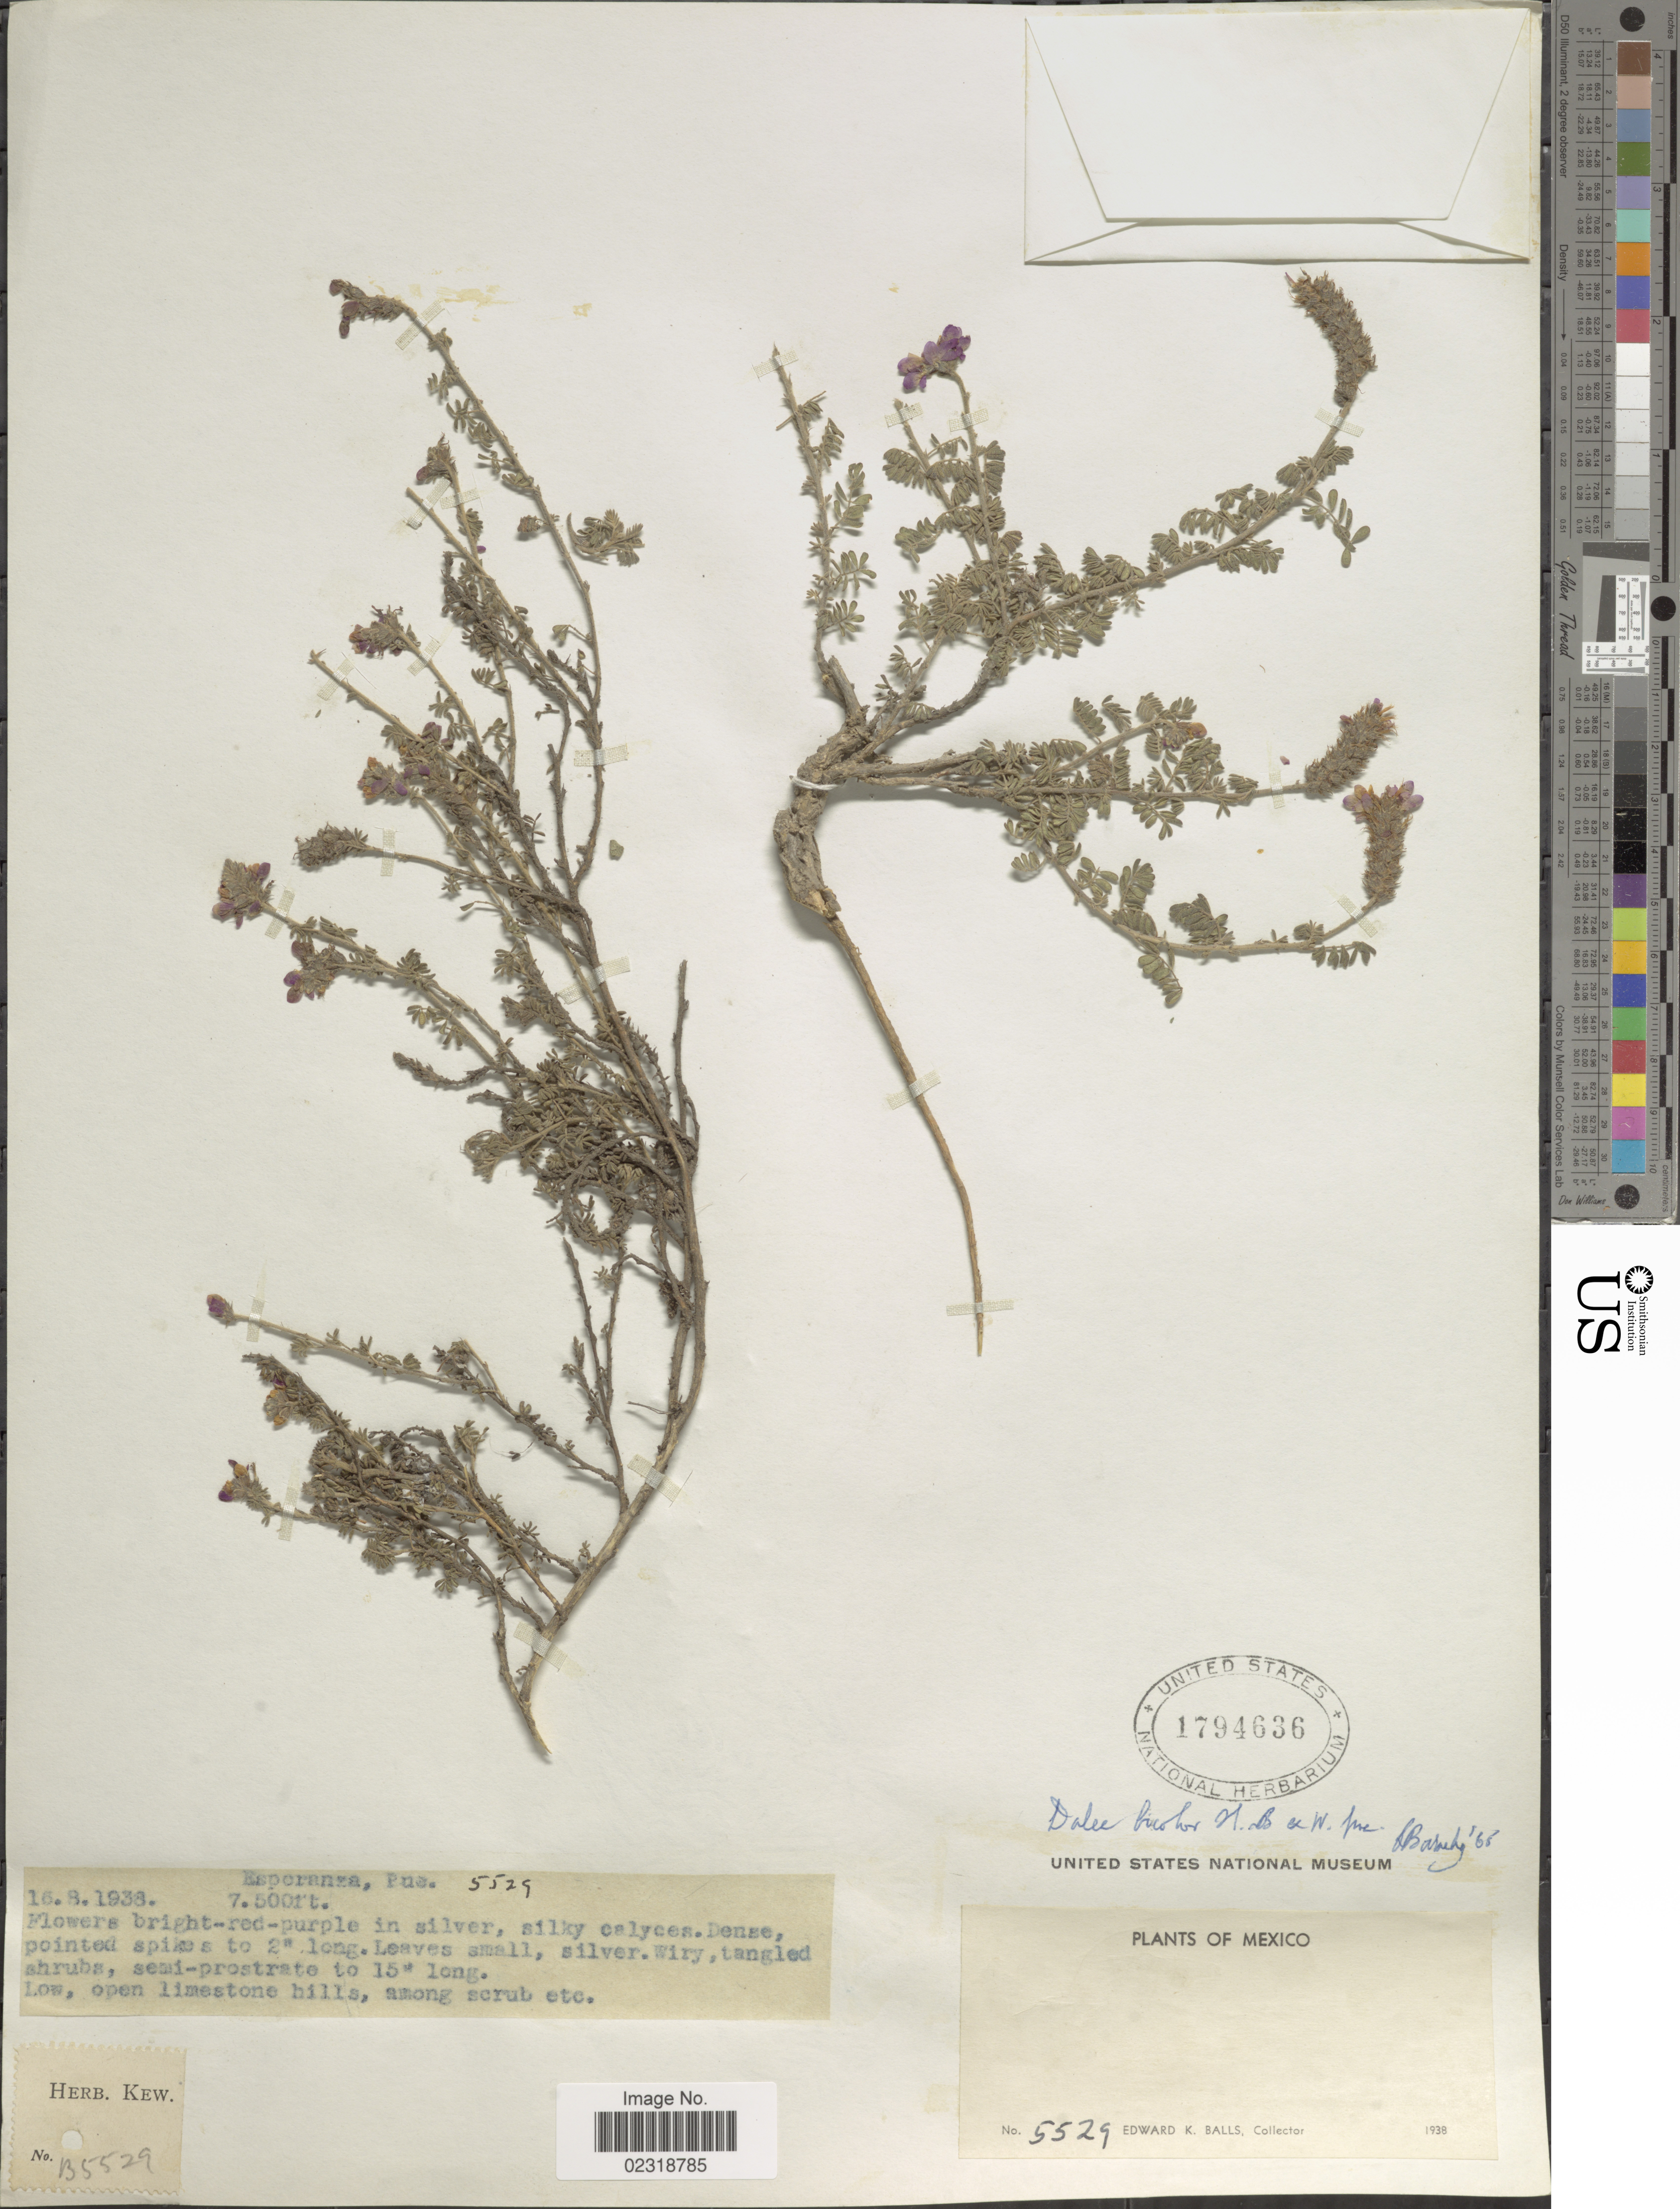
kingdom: Plantae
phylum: Tracheophyta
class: Magnoliopsida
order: Fabales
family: Fabaceae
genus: Dalea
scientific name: Dalea bicolor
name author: Humb. & Bonpl. ex Willd.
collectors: E. K. Balls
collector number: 5529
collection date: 1938-08-16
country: Mexico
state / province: Puebla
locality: Esperanza, open limestone hills, among scrub.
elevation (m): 2286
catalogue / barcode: US 1794636